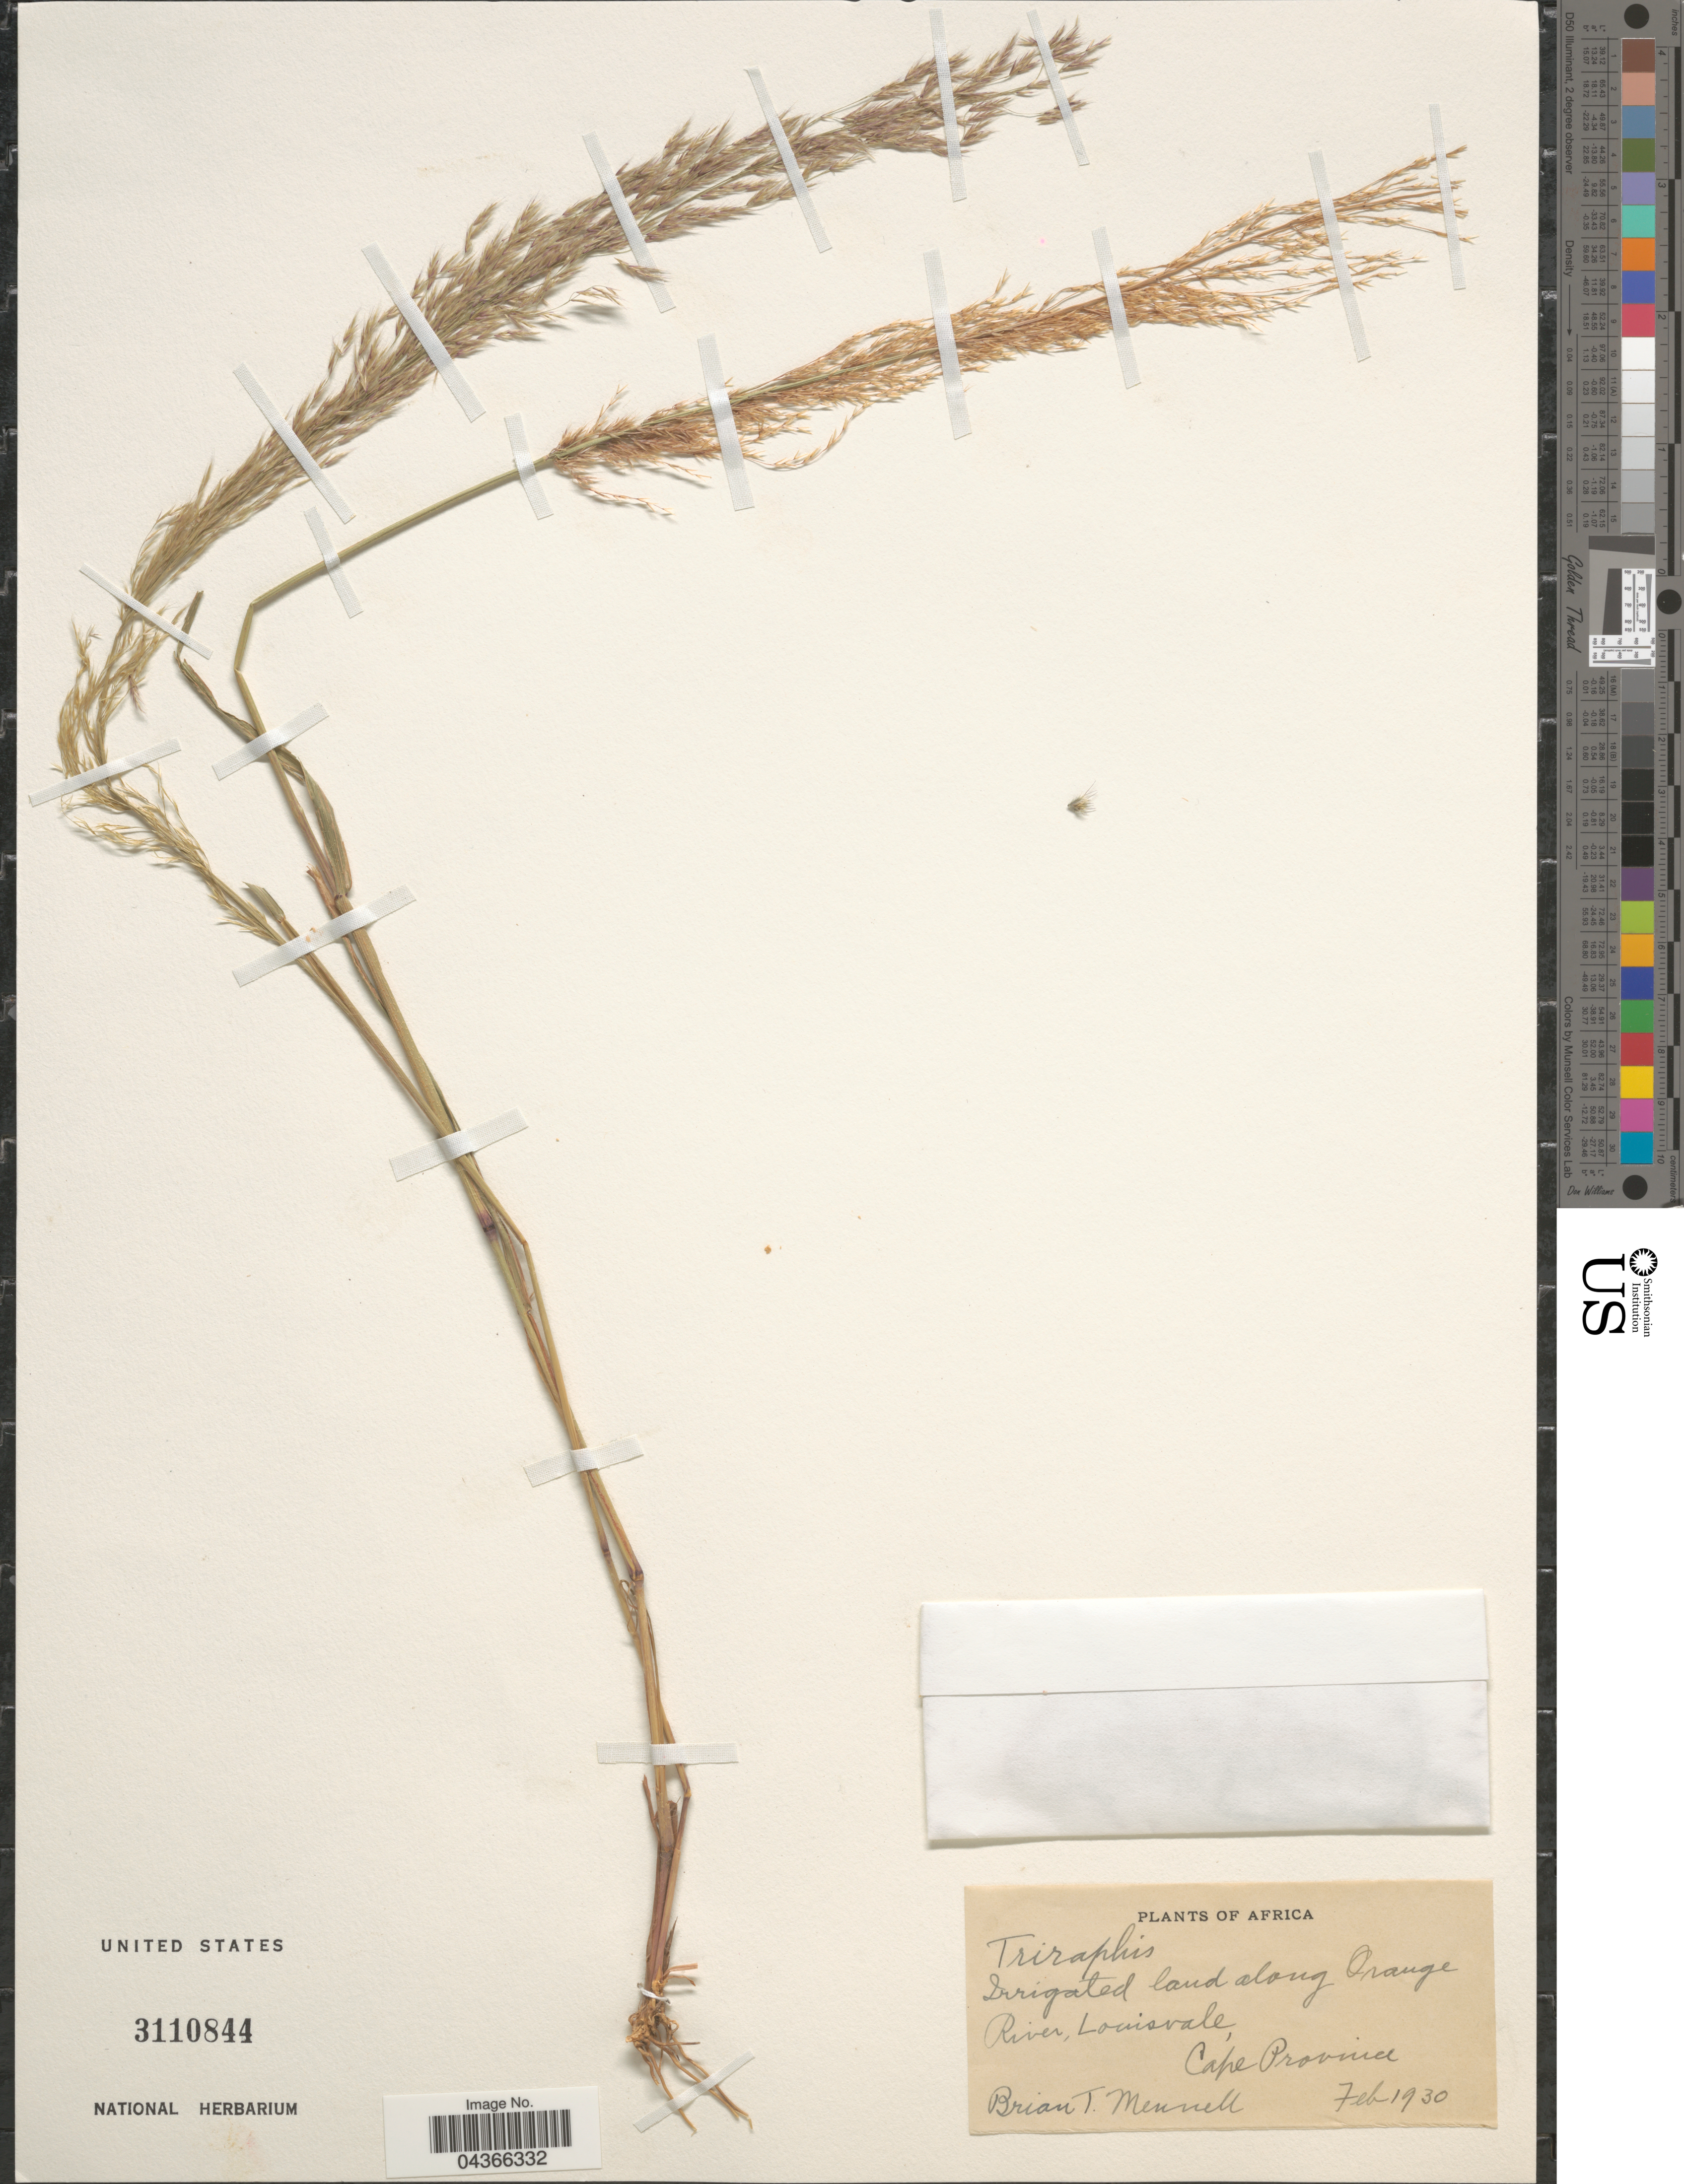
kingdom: Plantae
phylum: Tracheophyta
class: Liliopsida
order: Poales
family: Poaceae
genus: Triraphis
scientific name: Triraphis sp.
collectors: B. Mennell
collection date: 1930-02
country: South Africa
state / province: Northern Cape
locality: Irrigated land along Orange River, Louisvale.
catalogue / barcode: US 3110844